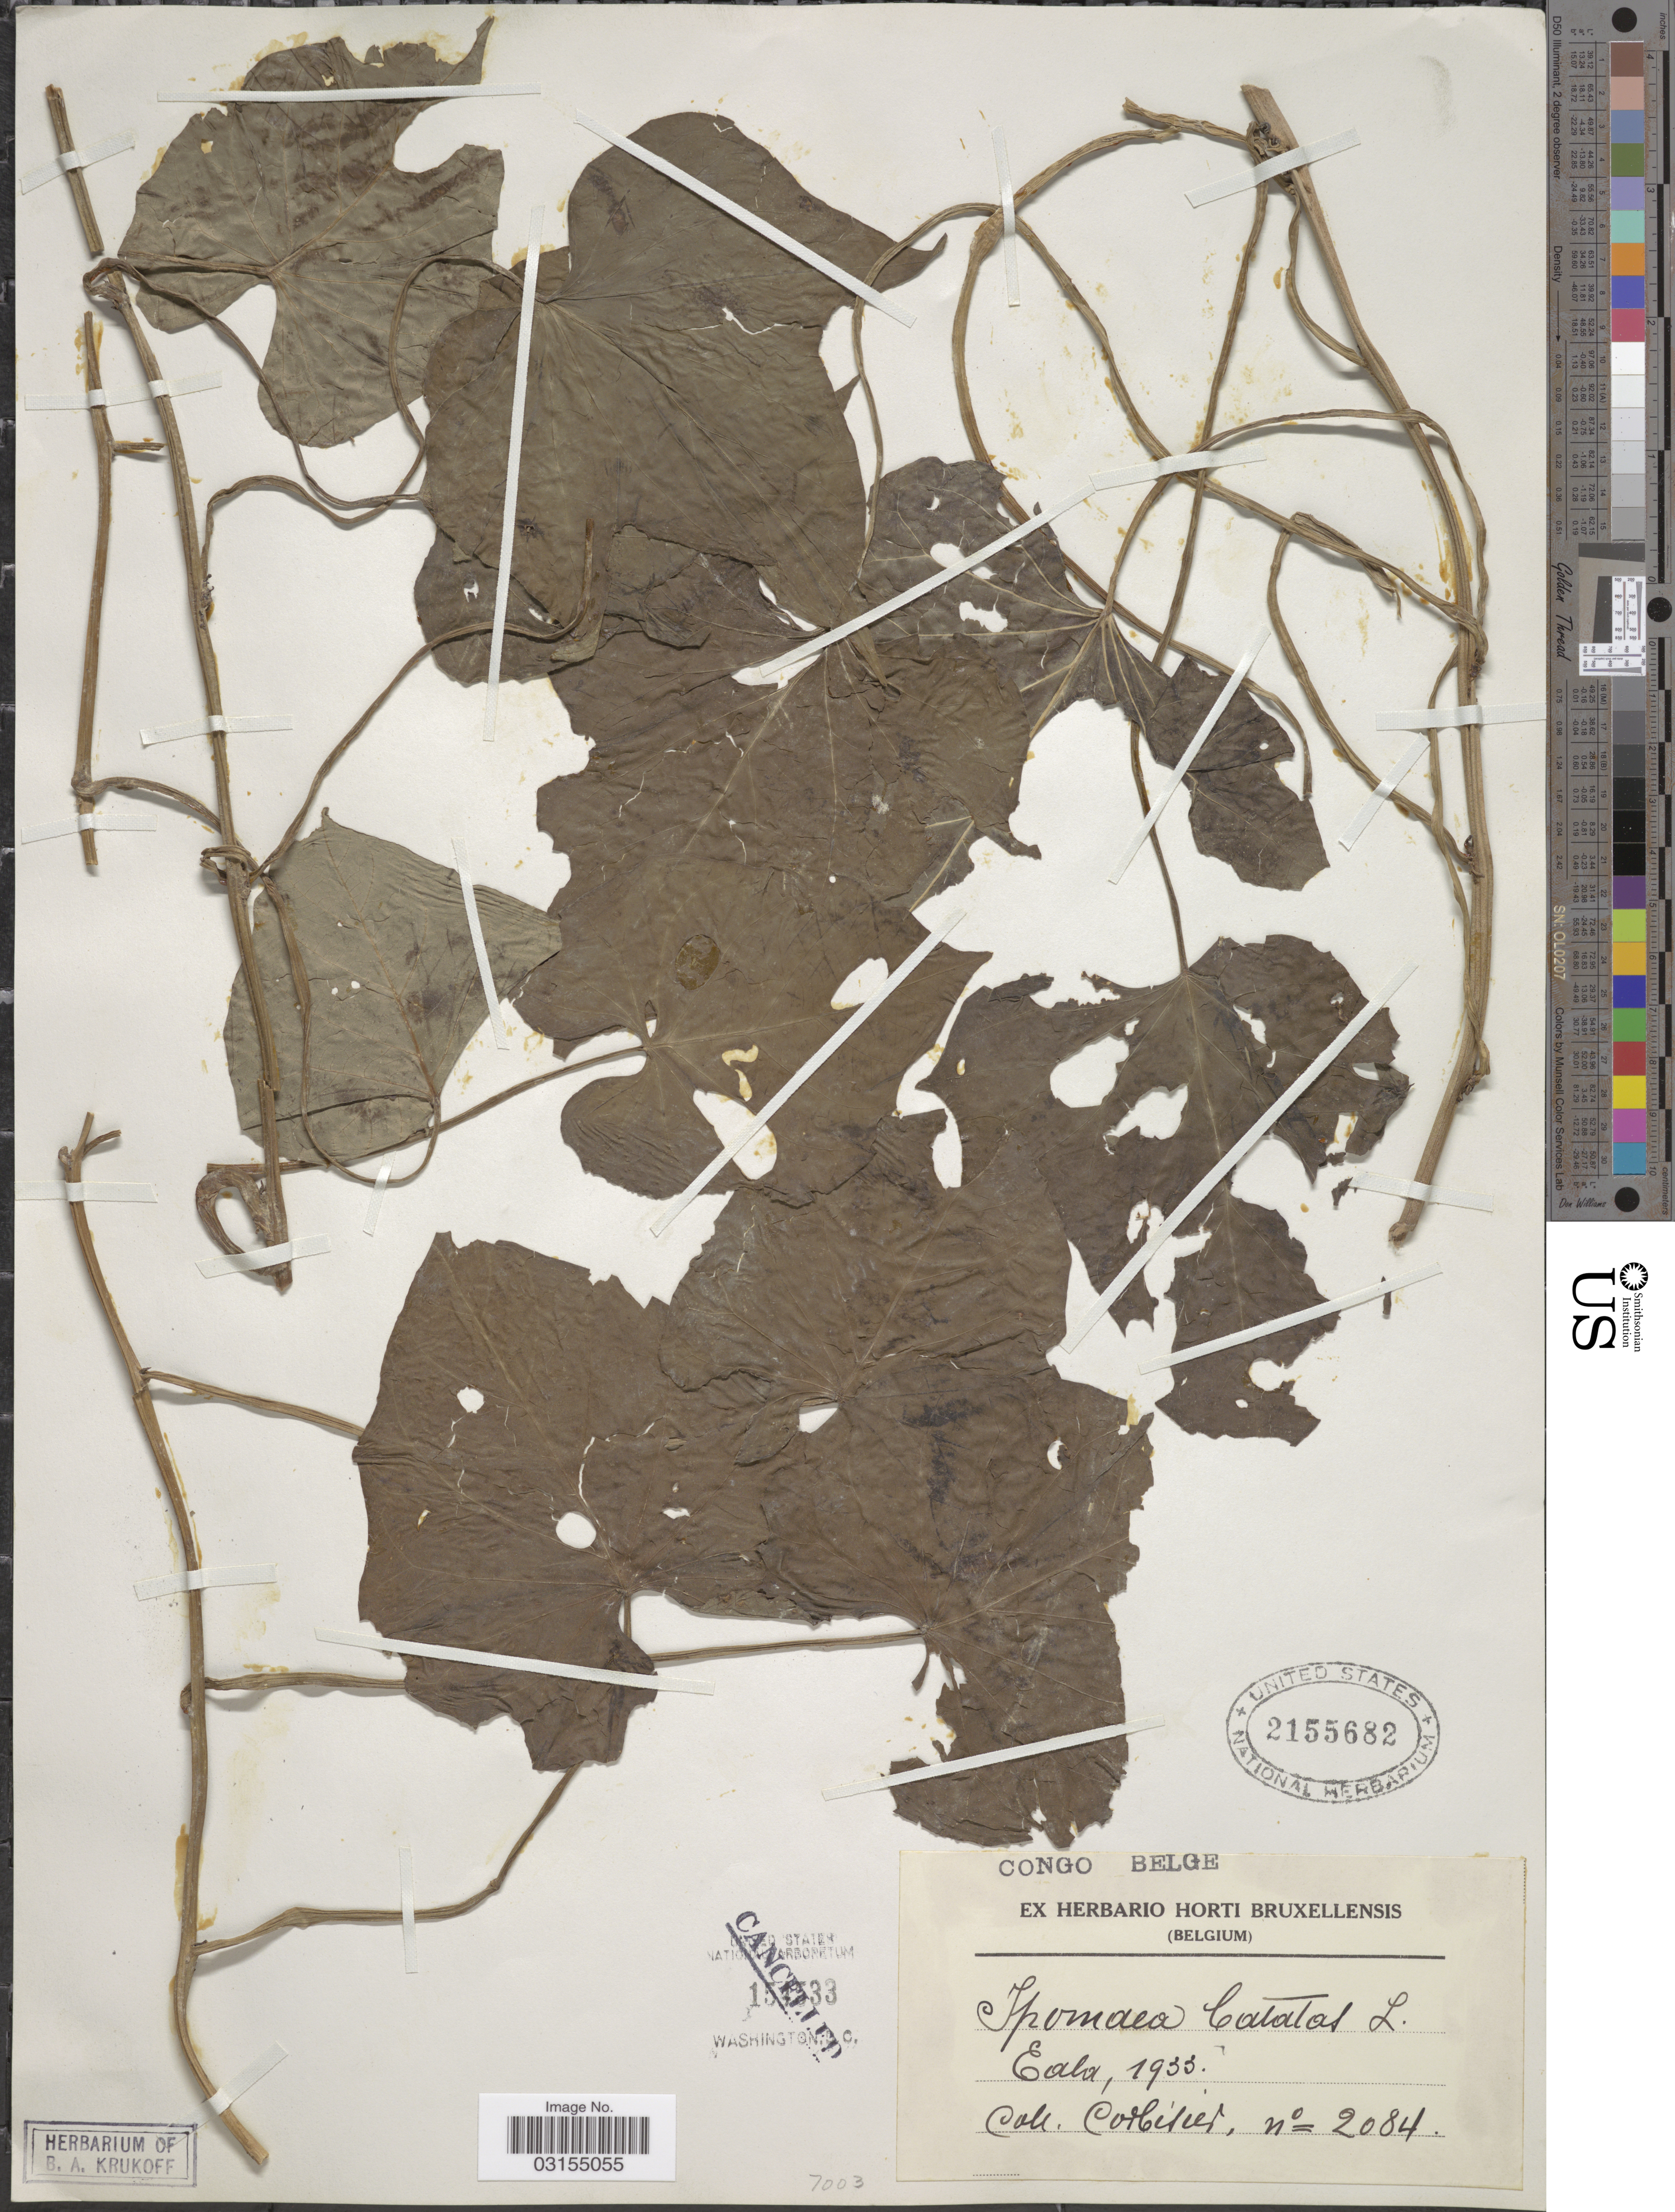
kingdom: Plantae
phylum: Tracheophyta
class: Magnoliopsida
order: Solanales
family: Convolvulaceae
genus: Ipomoea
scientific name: Ipomoea batatas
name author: (L.) Lam.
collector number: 2084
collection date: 1933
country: Congo, Democratic Republic of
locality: Congo Belge, Eala.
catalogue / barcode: US 2155682